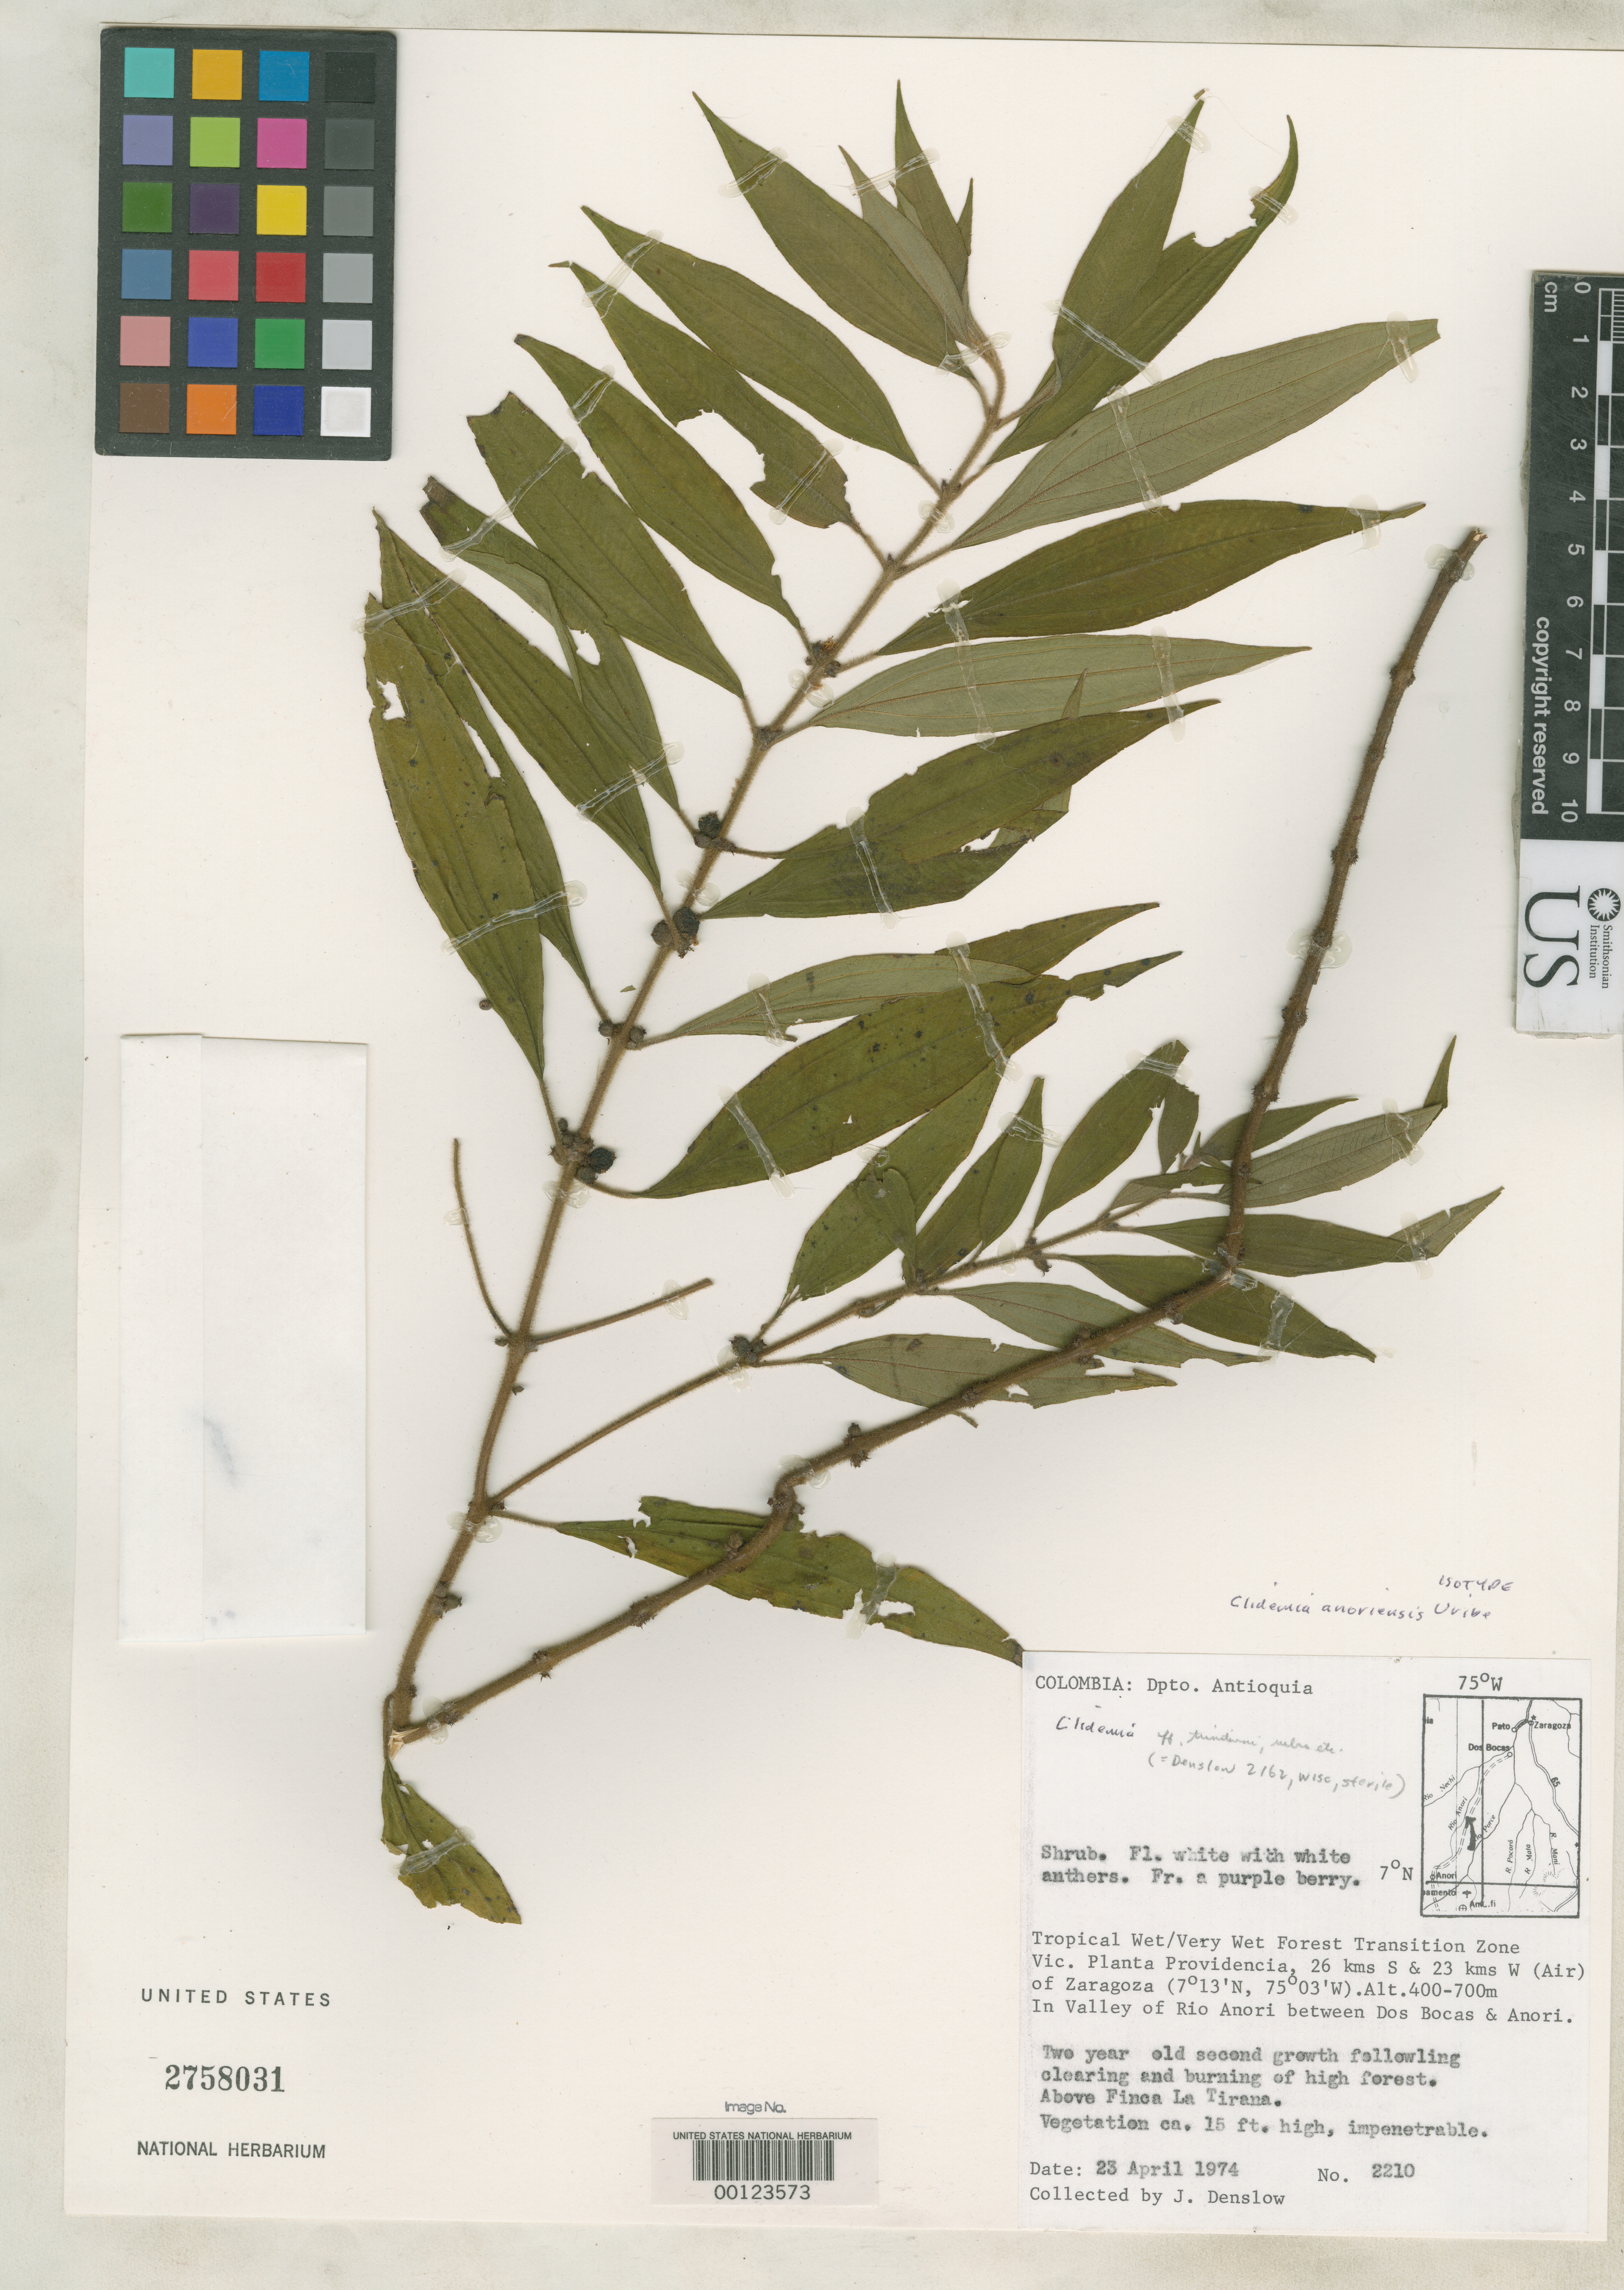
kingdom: Plantae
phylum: Tracheophyta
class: Magnoliopsida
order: Myrtales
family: Melastomataceae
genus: Clidemia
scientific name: Clidemia anoriensis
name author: L. Uribe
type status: Isotype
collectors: J. Denslow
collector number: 2210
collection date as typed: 23 Apr 1974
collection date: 1974-04-23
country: Colombia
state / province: Antioquia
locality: Valley of Rio Anori.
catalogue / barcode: US 2758031